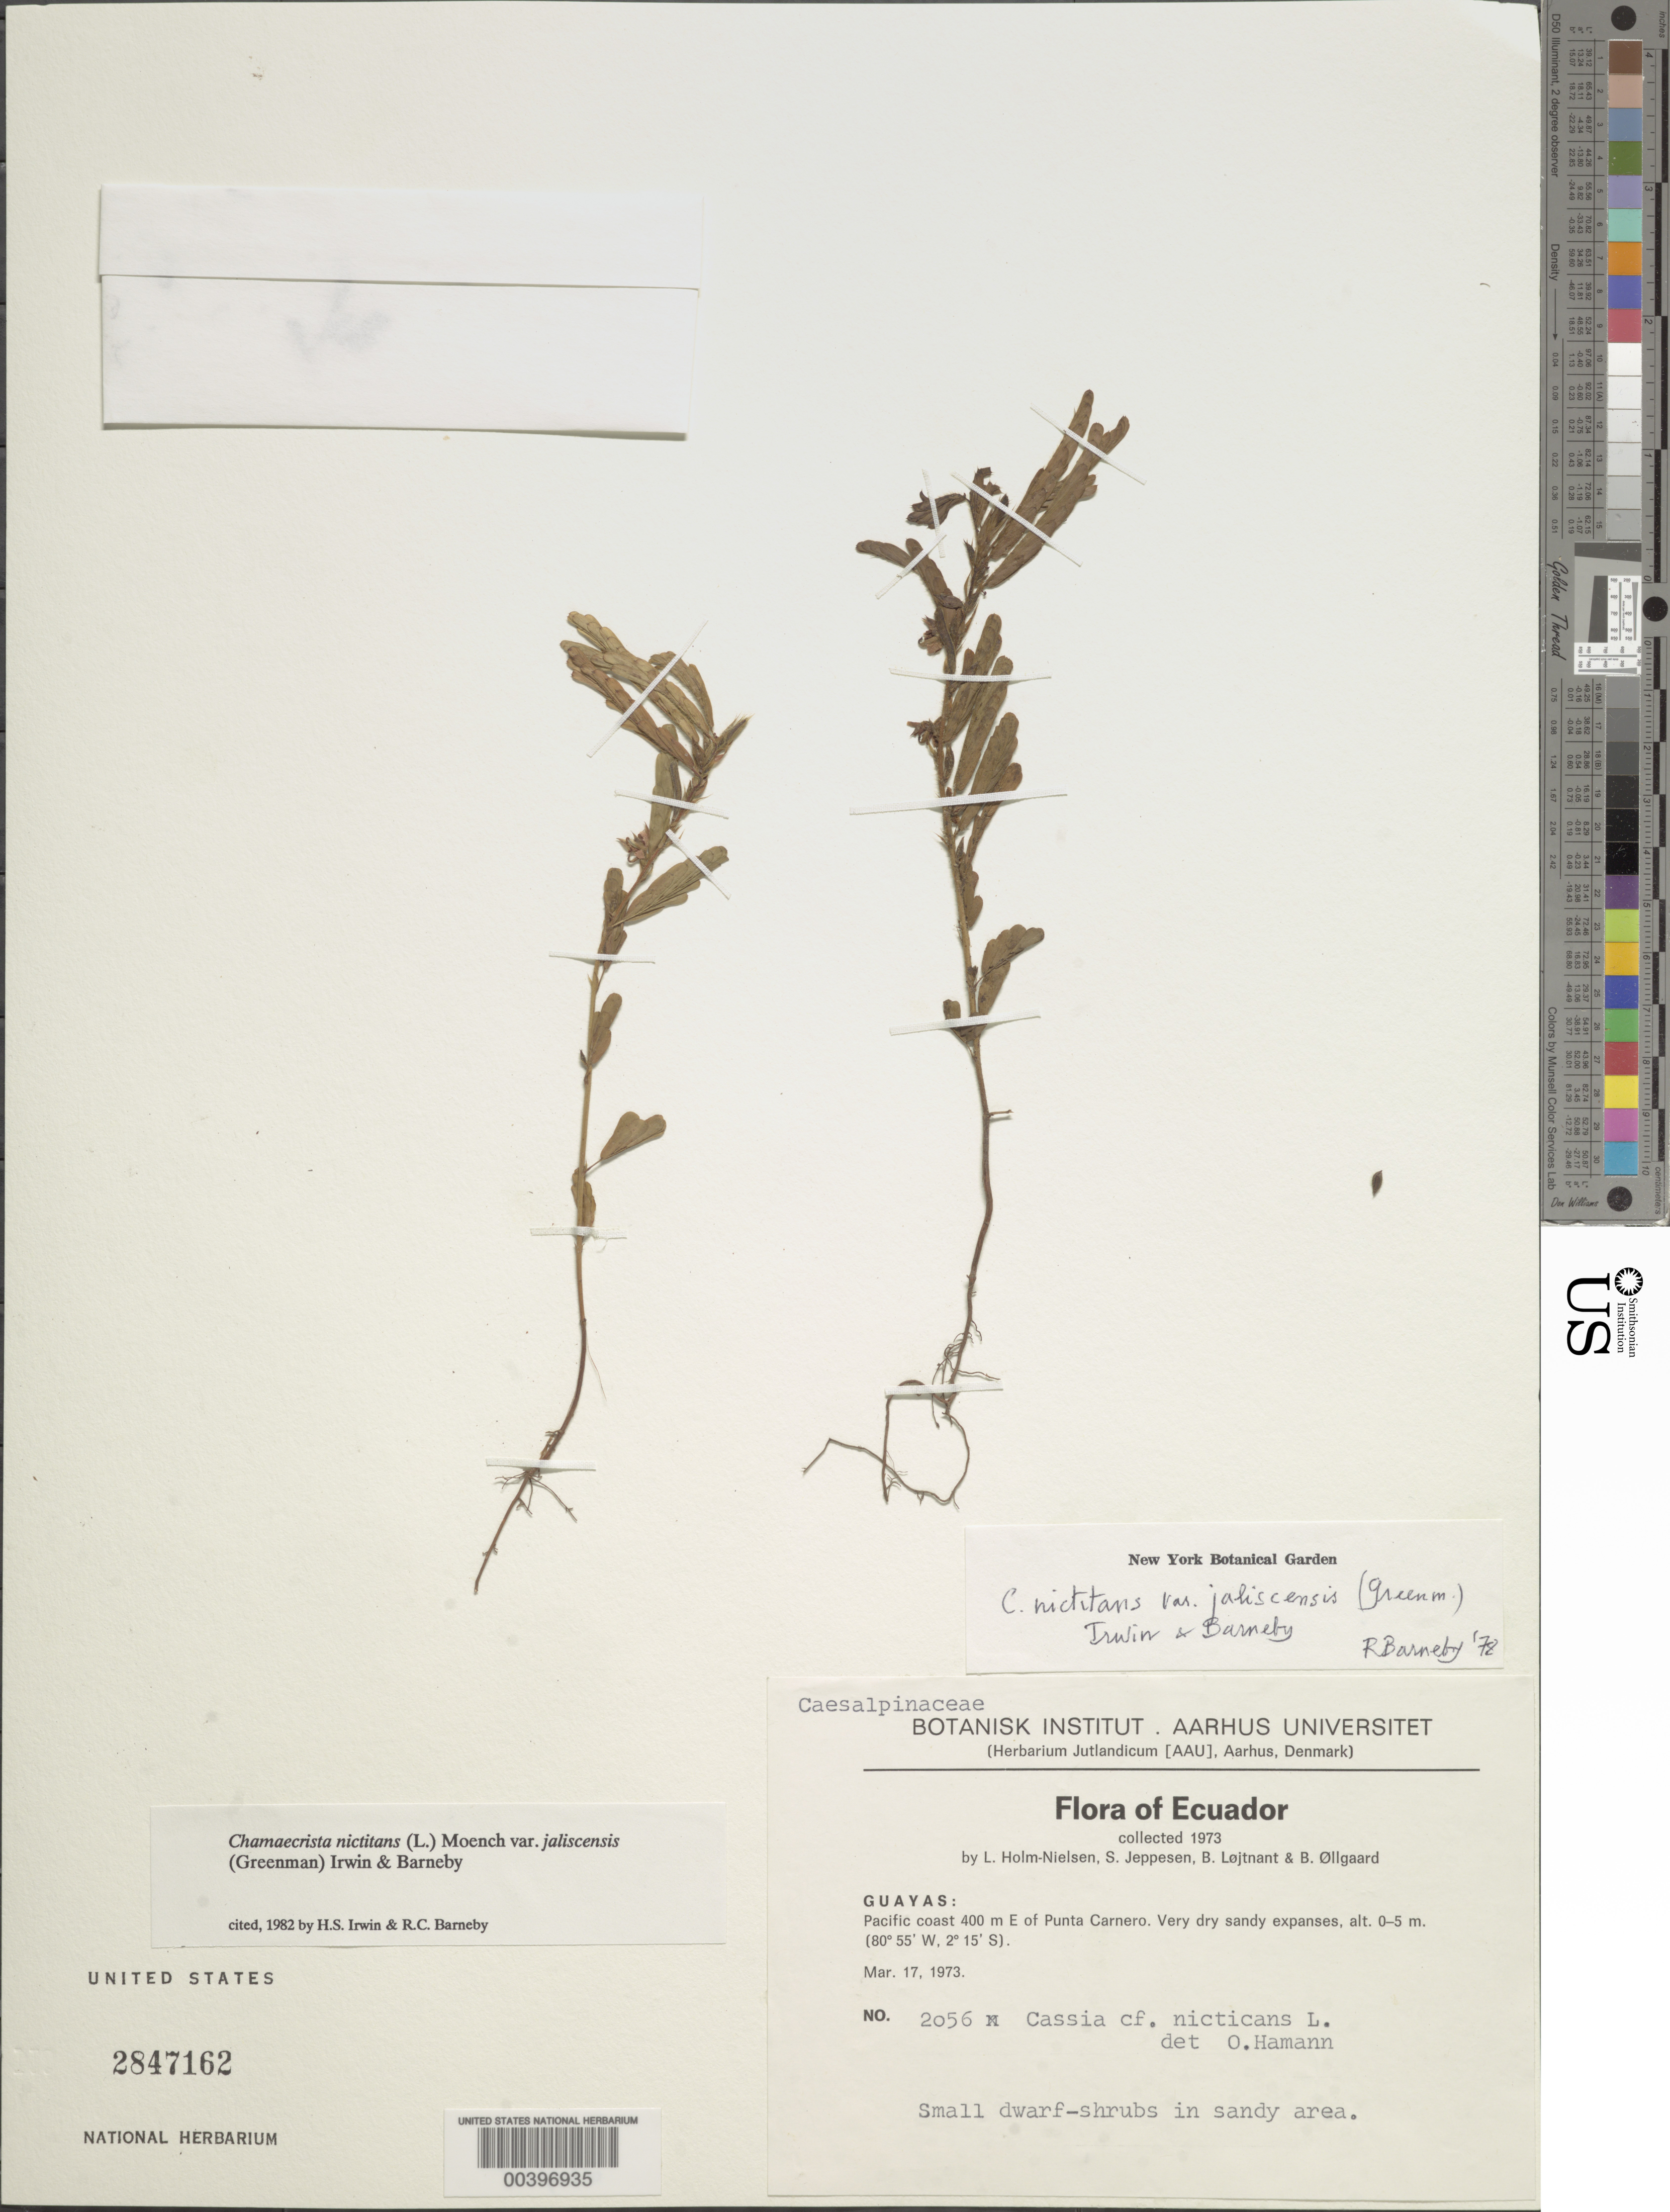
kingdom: Plantae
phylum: Tracheophyta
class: Magnoliopsida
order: Fabales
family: Fabaceae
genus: Chamaecrista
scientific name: Chamaecrista nictitans var. jaliscensis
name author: (Greenm.) H.S. Irwin & Barneby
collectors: L. B. Holm-Nielsen, S. Jeppesen, B. Löjtnant & B. Øllgaard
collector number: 2056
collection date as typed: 17 Mar 1973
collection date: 1973-03-17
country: Ecuador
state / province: Guayas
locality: Pacific Coast 400m E of Punta Carnero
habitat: In sandy area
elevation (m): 0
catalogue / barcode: US 2847162